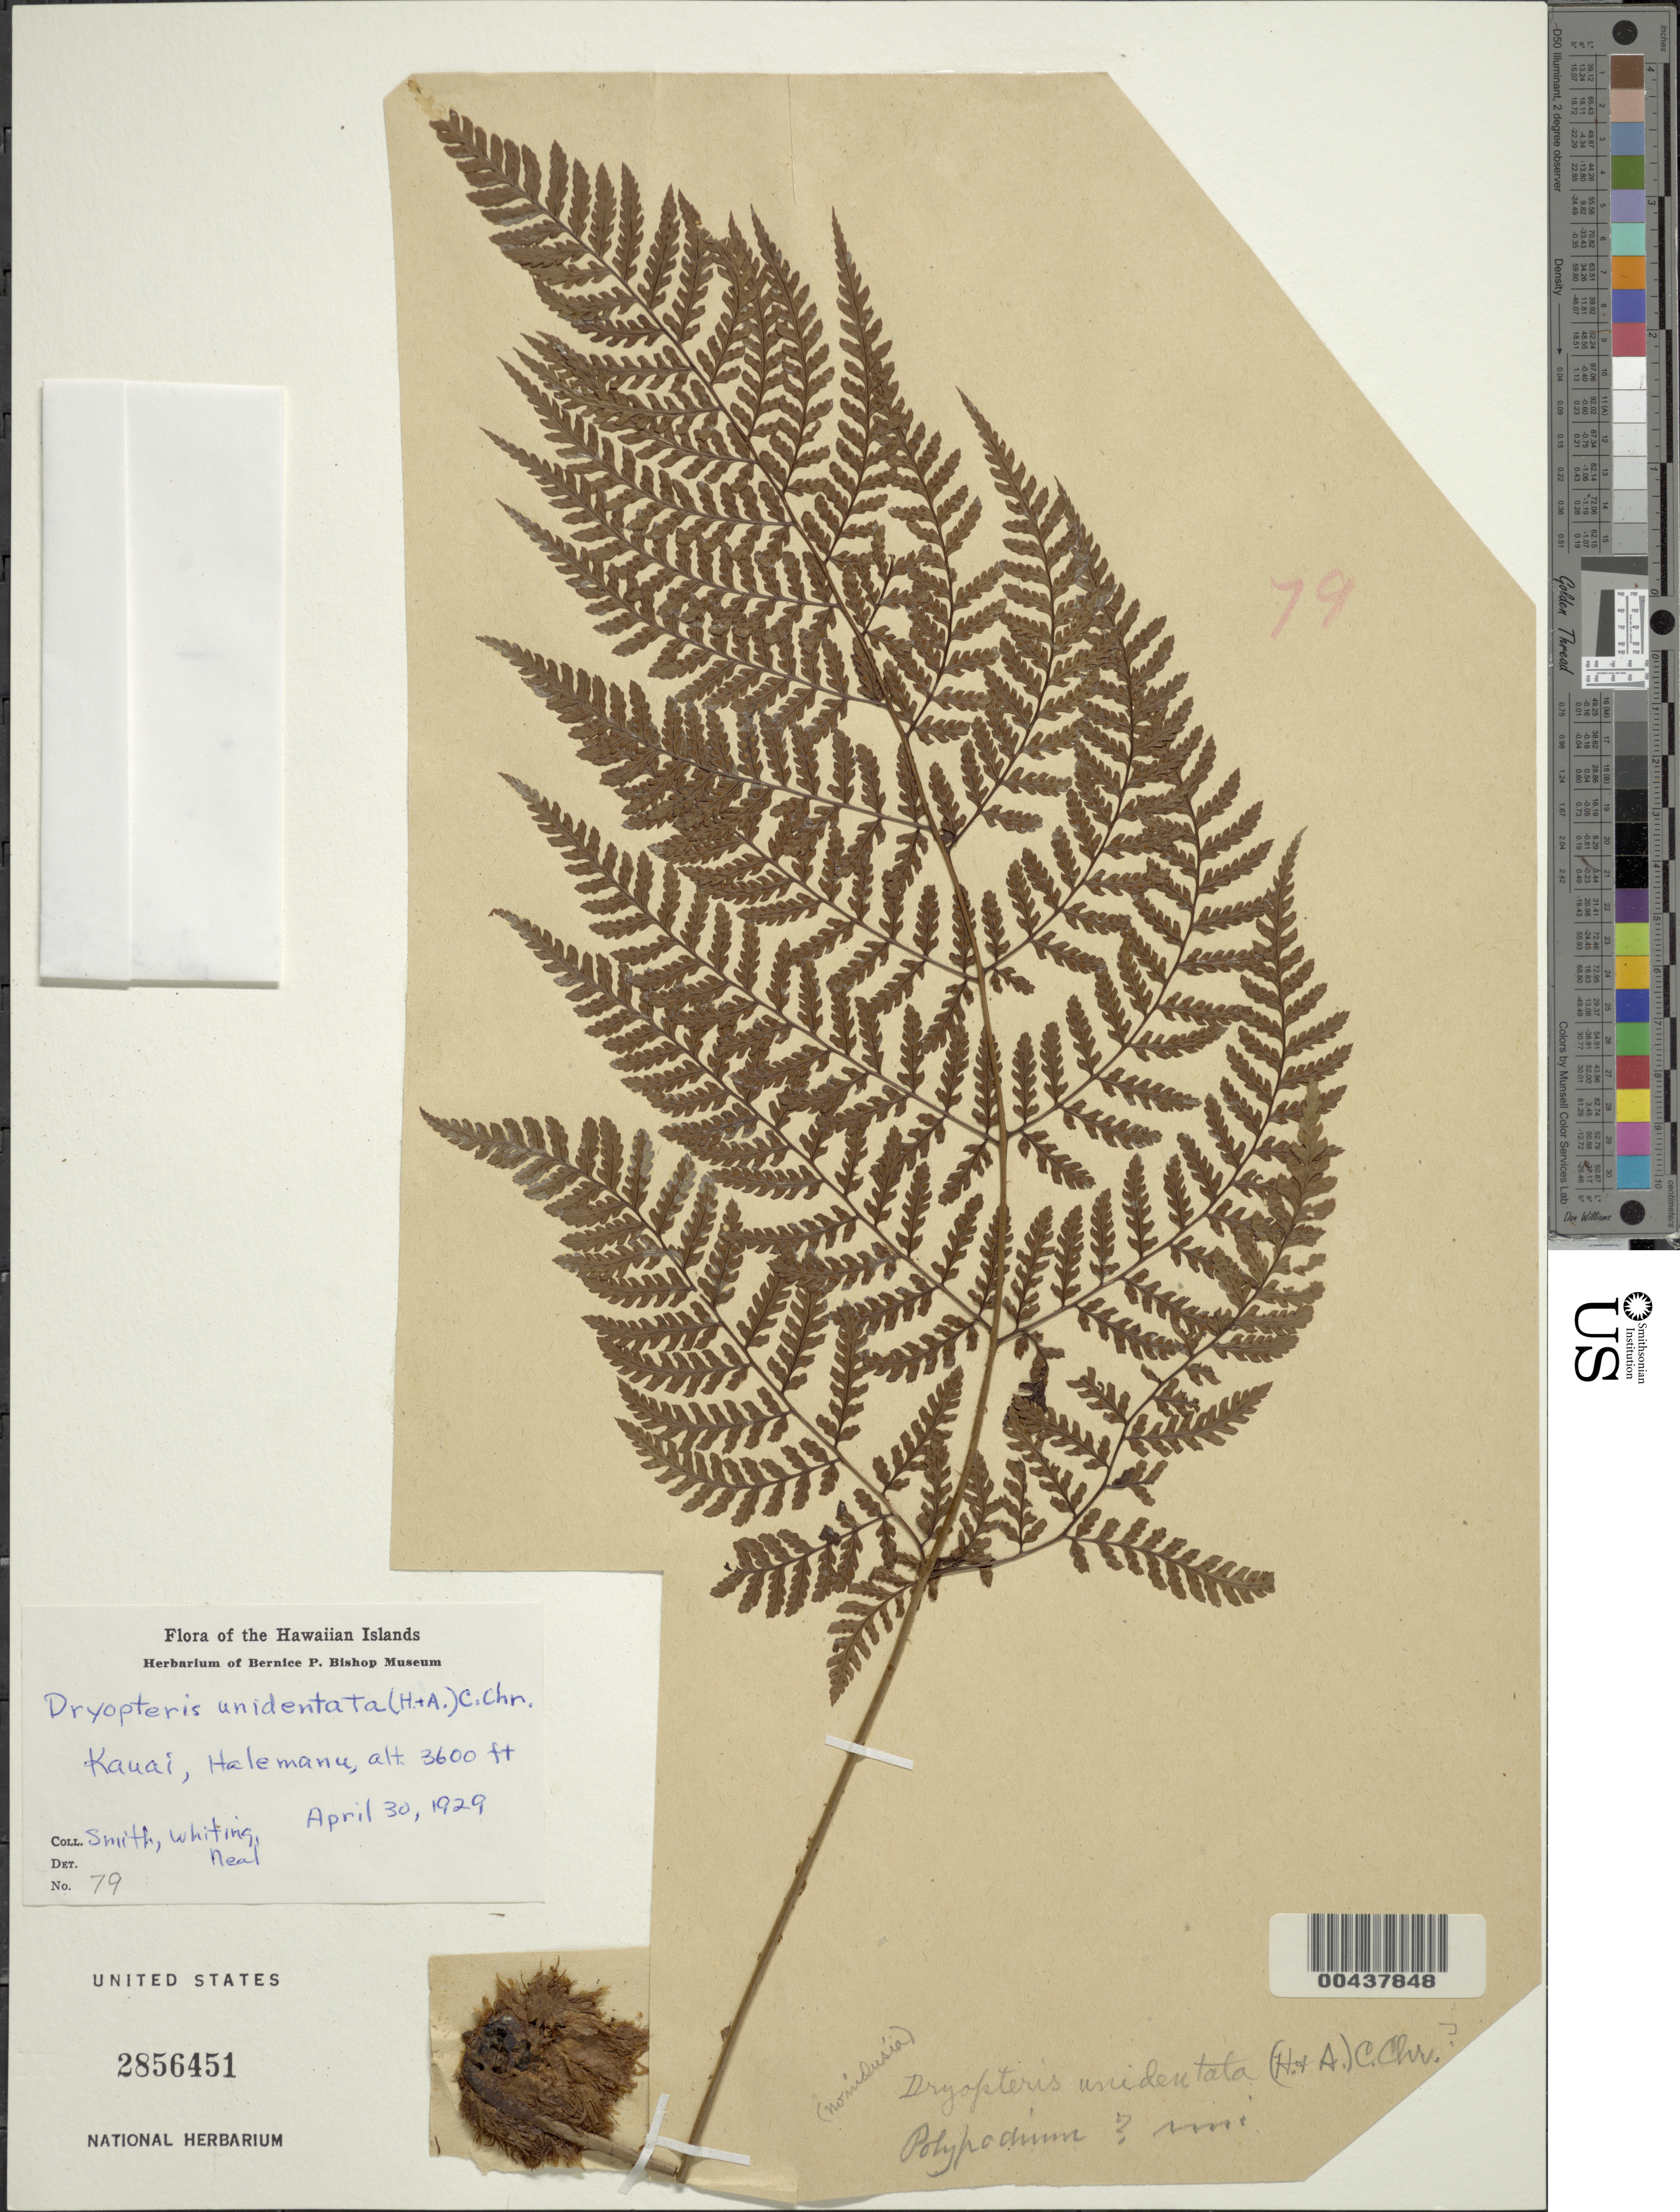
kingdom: Plantae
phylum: Tracheophyta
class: Polypodiopsida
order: Polypodiales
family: Dryopteridaceae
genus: Dryopteris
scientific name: Dryopteris unidentata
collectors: -- Smith, Whiting & Neal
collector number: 79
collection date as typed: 30 Apr 1929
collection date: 1929-04-30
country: United States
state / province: Hawaii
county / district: Kauai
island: Kaua'i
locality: Halemanu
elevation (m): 1097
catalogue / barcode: US 2856451